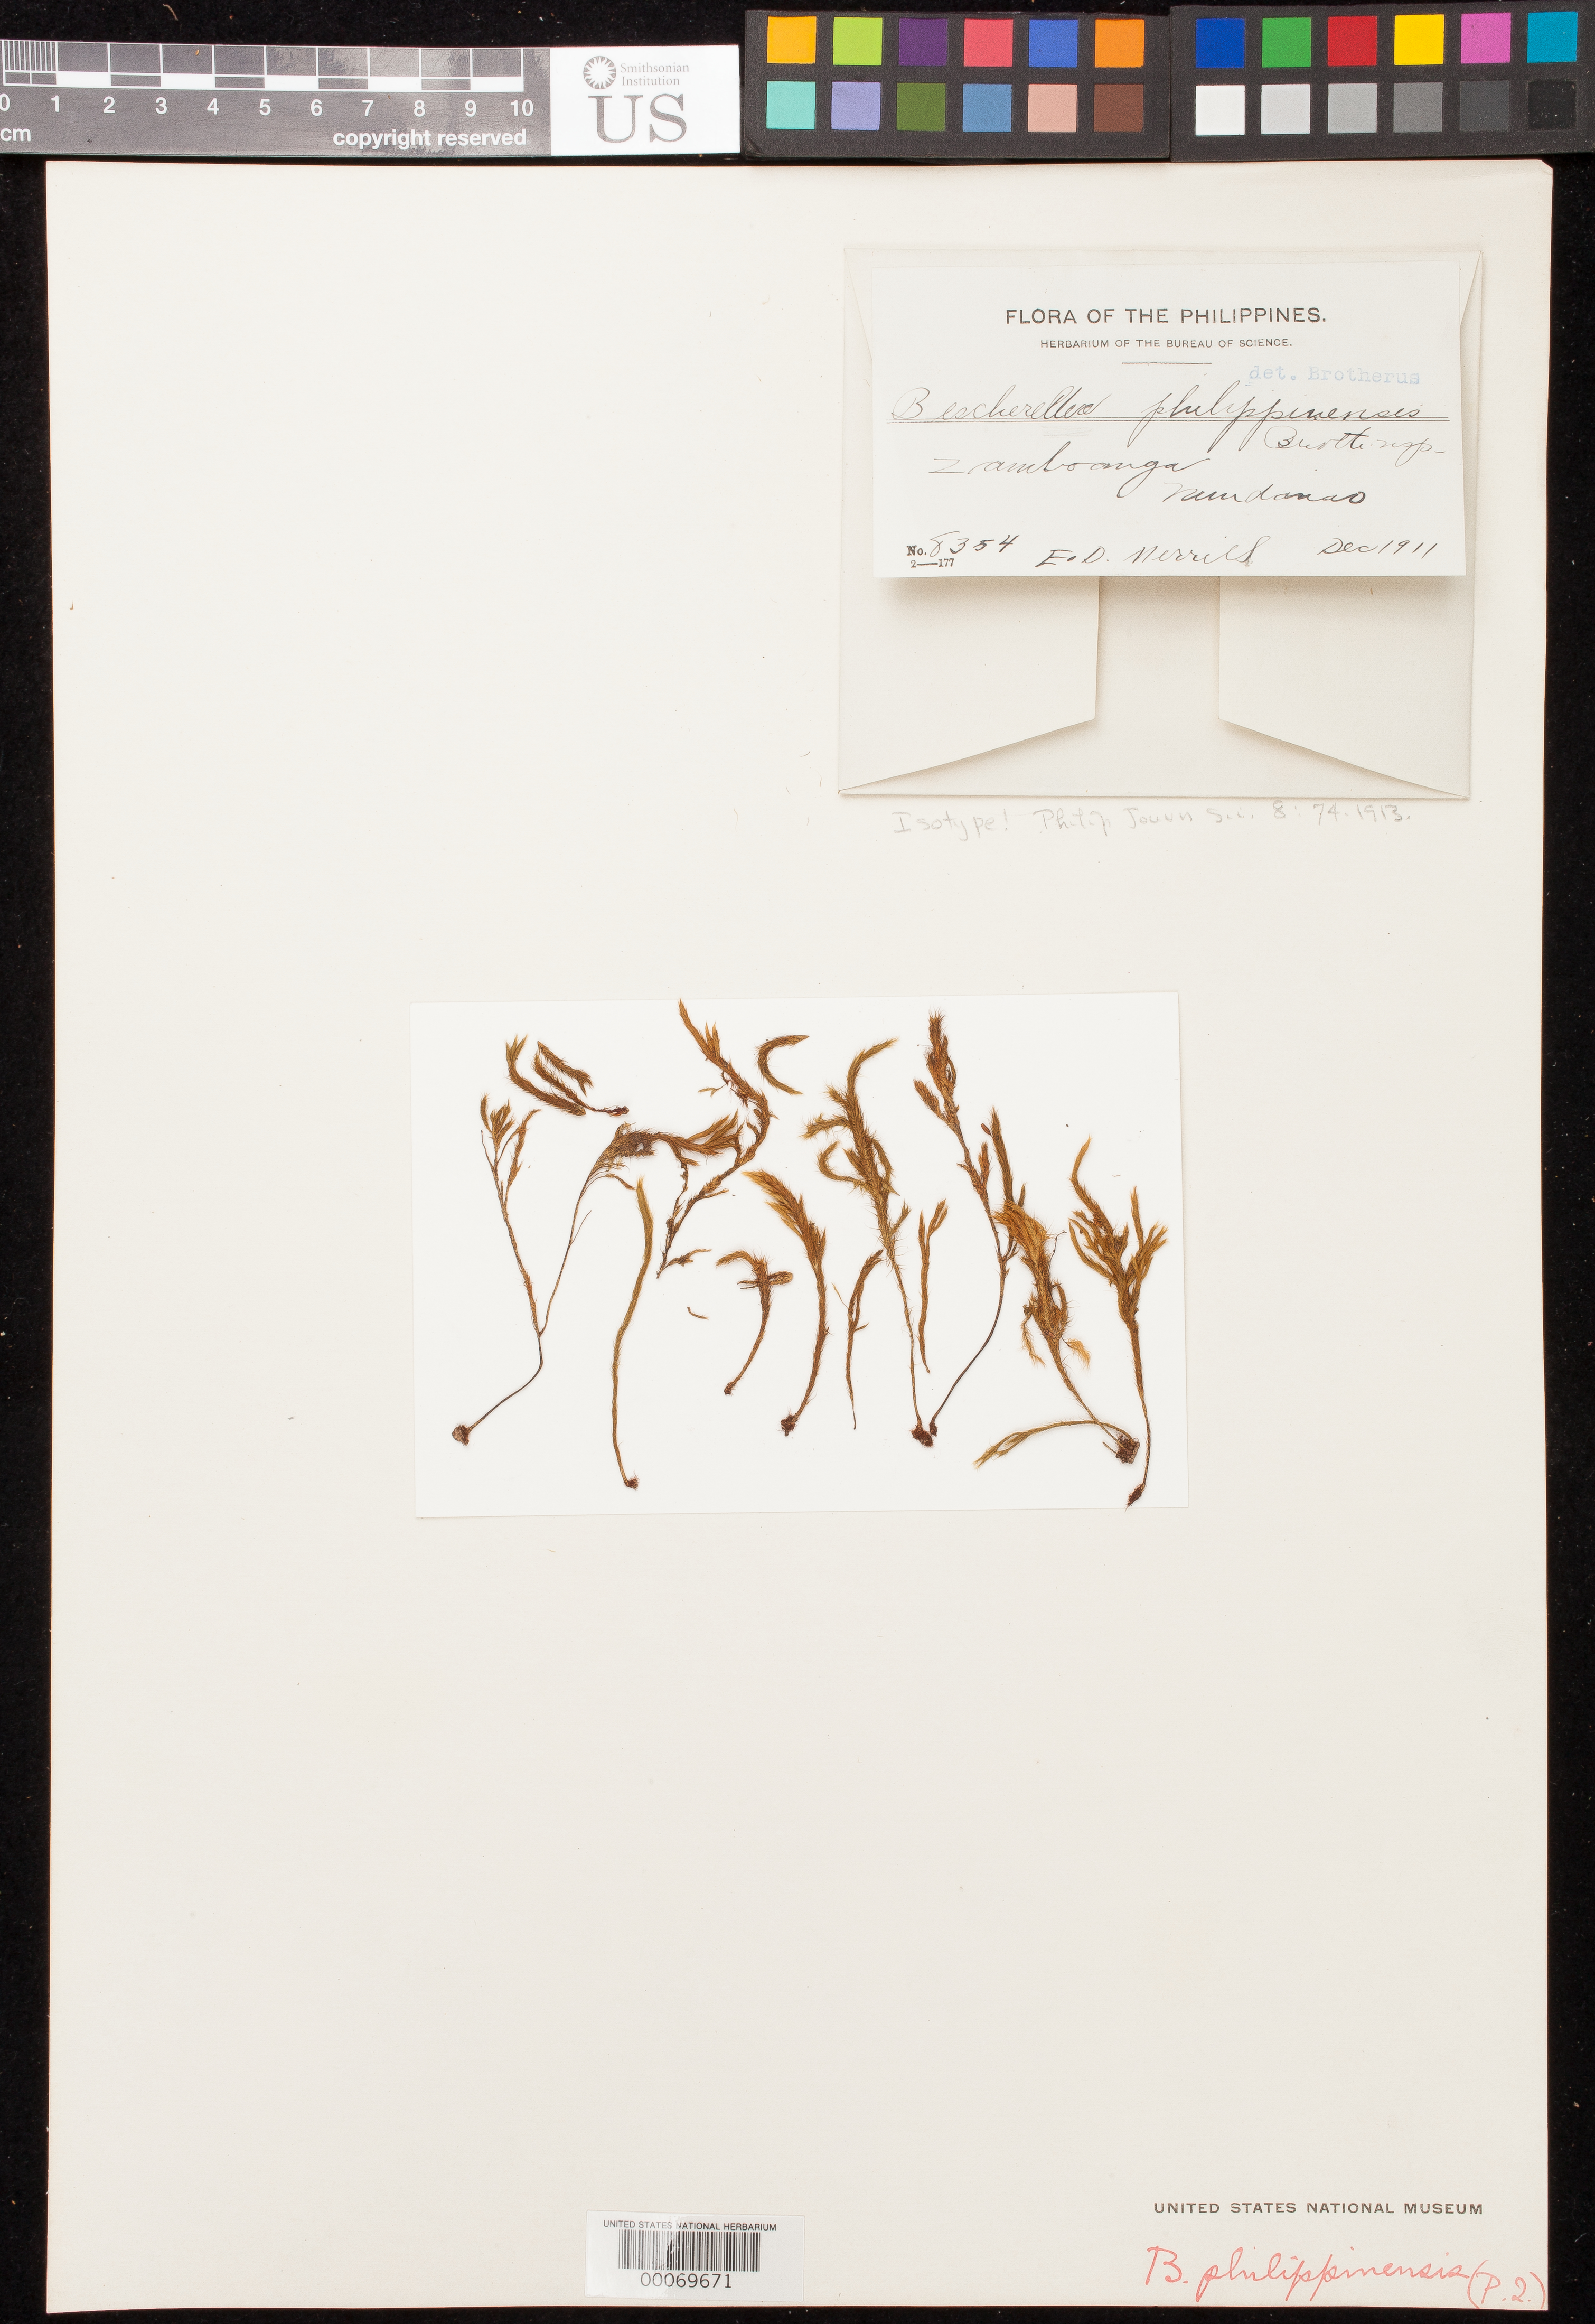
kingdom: Plantae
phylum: Bryophyta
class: Bryopsida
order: Hypnodendrales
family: Spiridentaceae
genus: Bescherellia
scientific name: Bescherellia philippinensis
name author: Broth.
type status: Isotype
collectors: E. D. Merrill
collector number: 8354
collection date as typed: Dec 1911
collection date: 1911-12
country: Philippines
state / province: Zamboanga Peninsula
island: Mindanao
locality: Tetuan